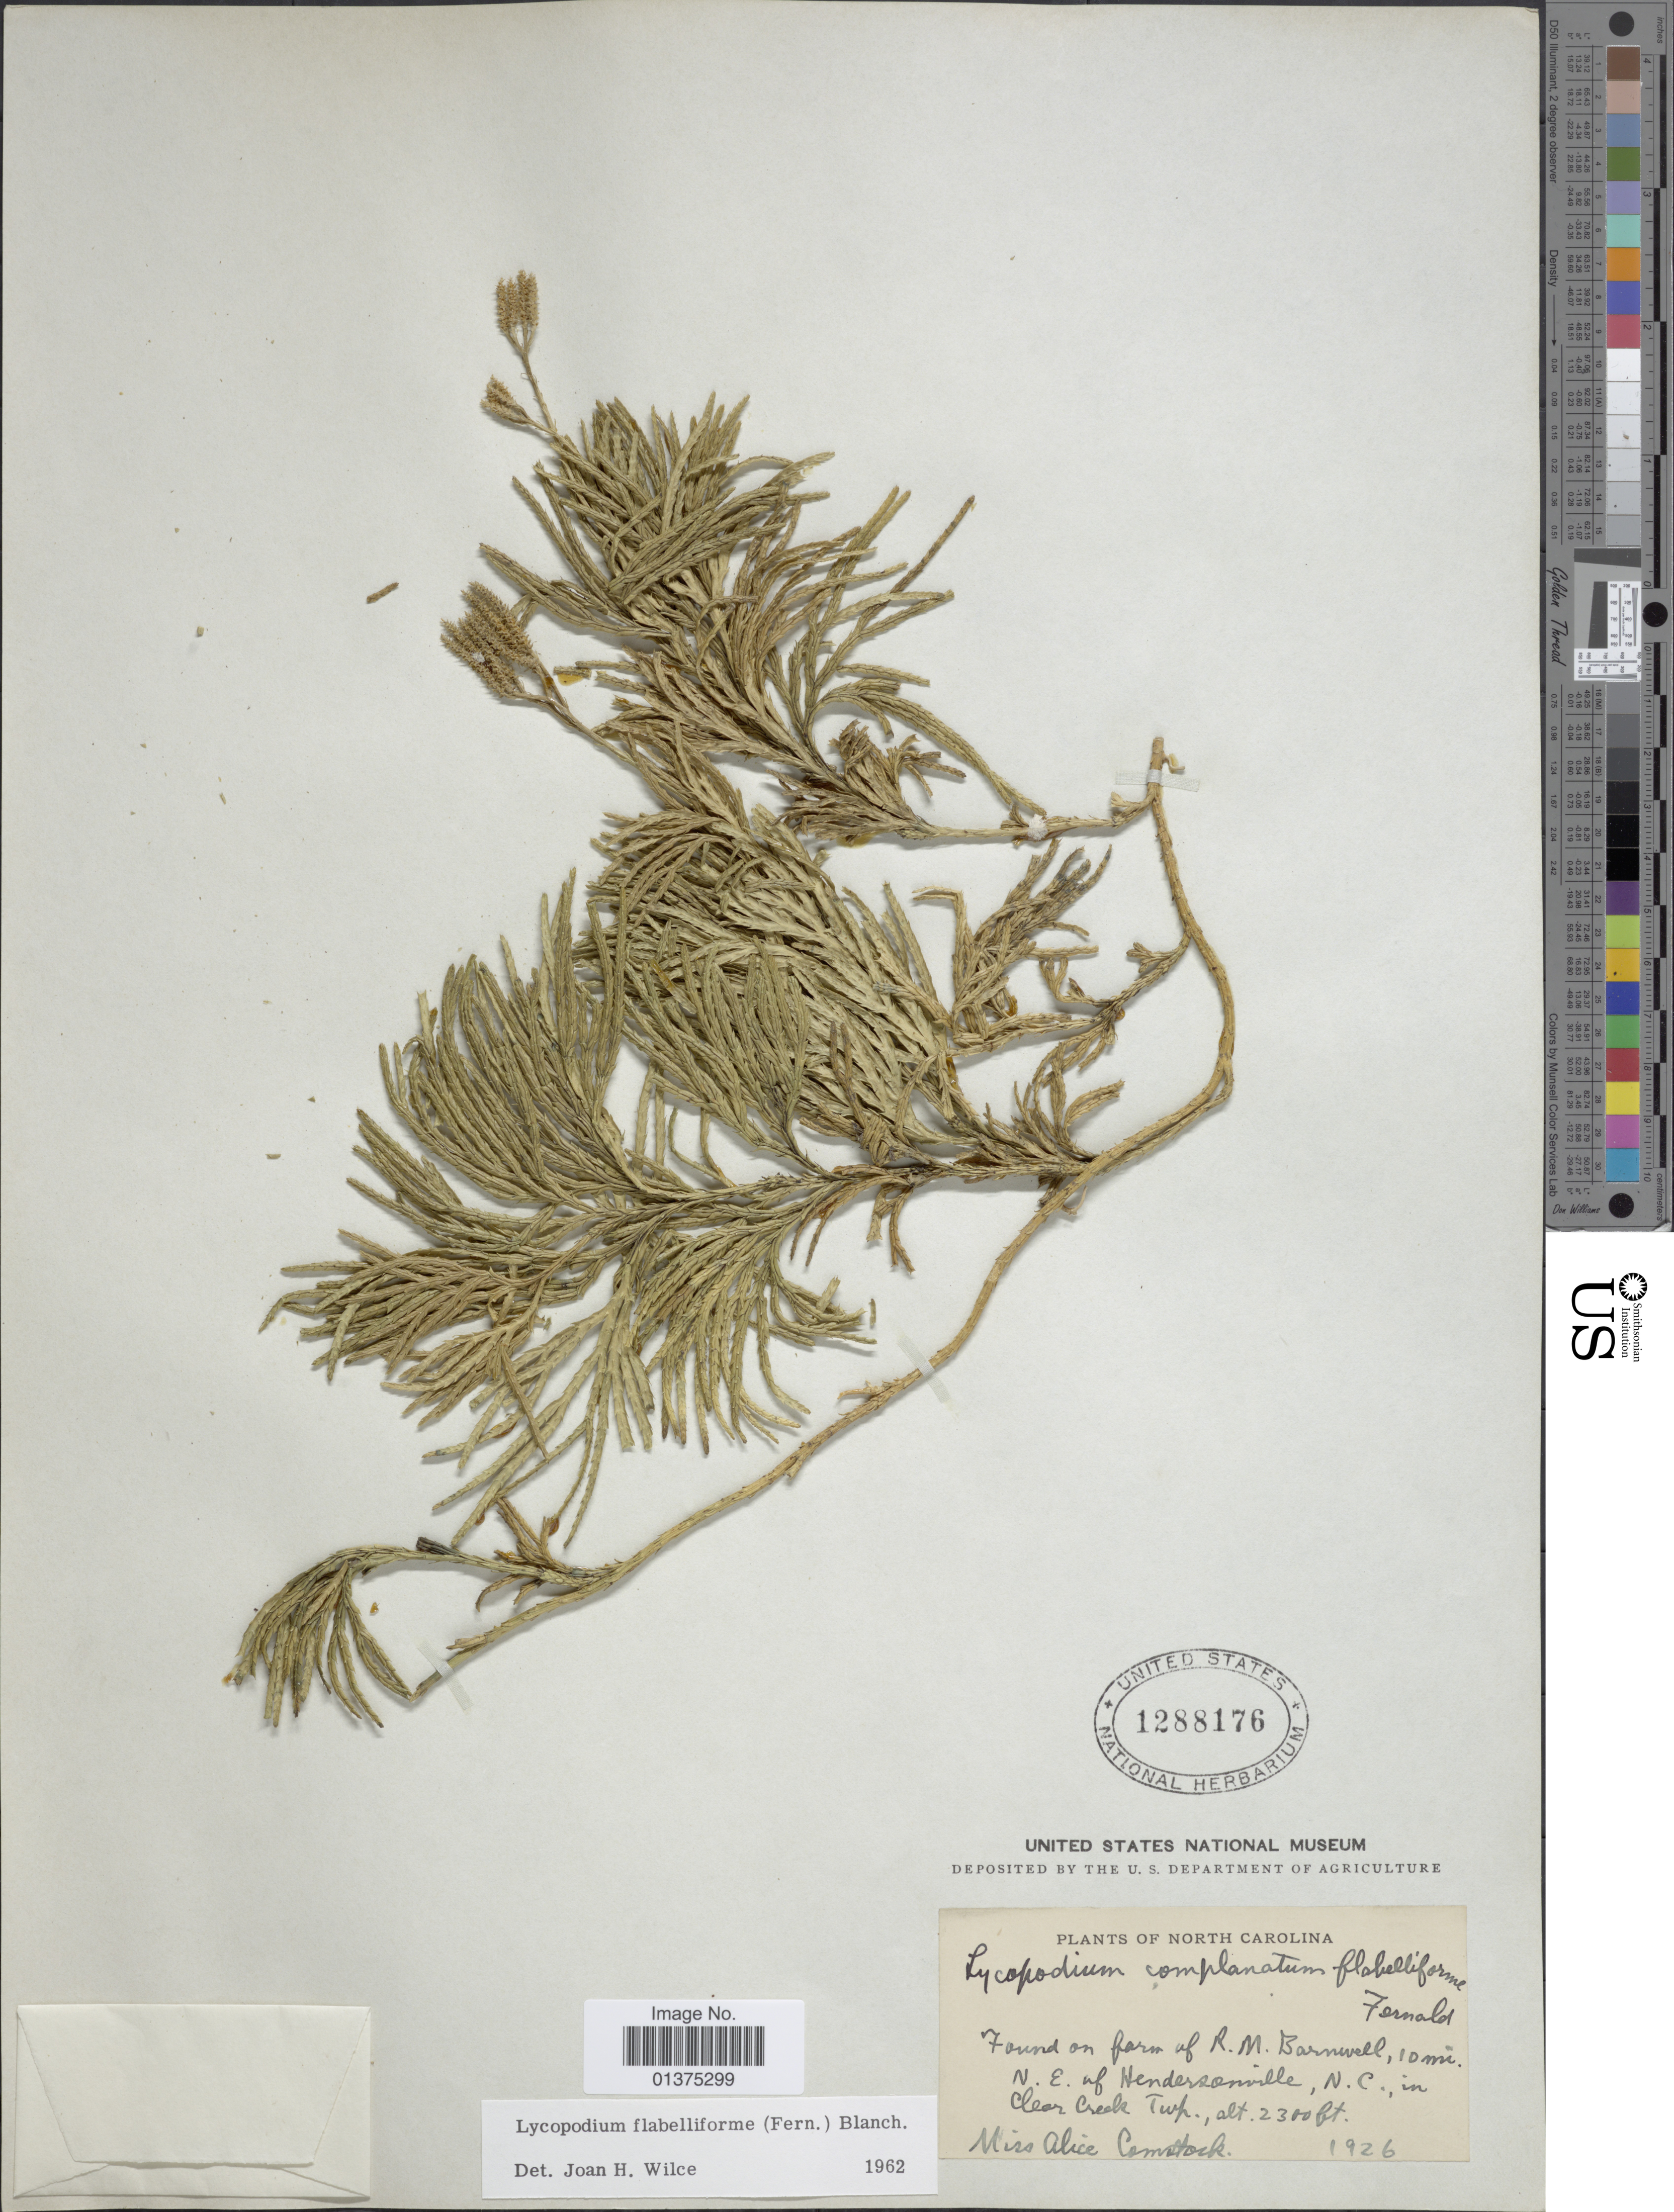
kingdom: Plantae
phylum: Tracheophyta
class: Lycopodiopsida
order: Lycopodiales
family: Lycopodiaceae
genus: Diphasiastrum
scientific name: Diphasiastrum digitatum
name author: (Dill. ex A. Braun) Holub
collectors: A. Comstock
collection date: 1926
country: United States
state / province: North Carolina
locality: Found on farm of R.M. Barnwell, 10 mi. N.E. of Hendersonville, N.C., in Clear Creek Twp.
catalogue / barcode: US 1288176